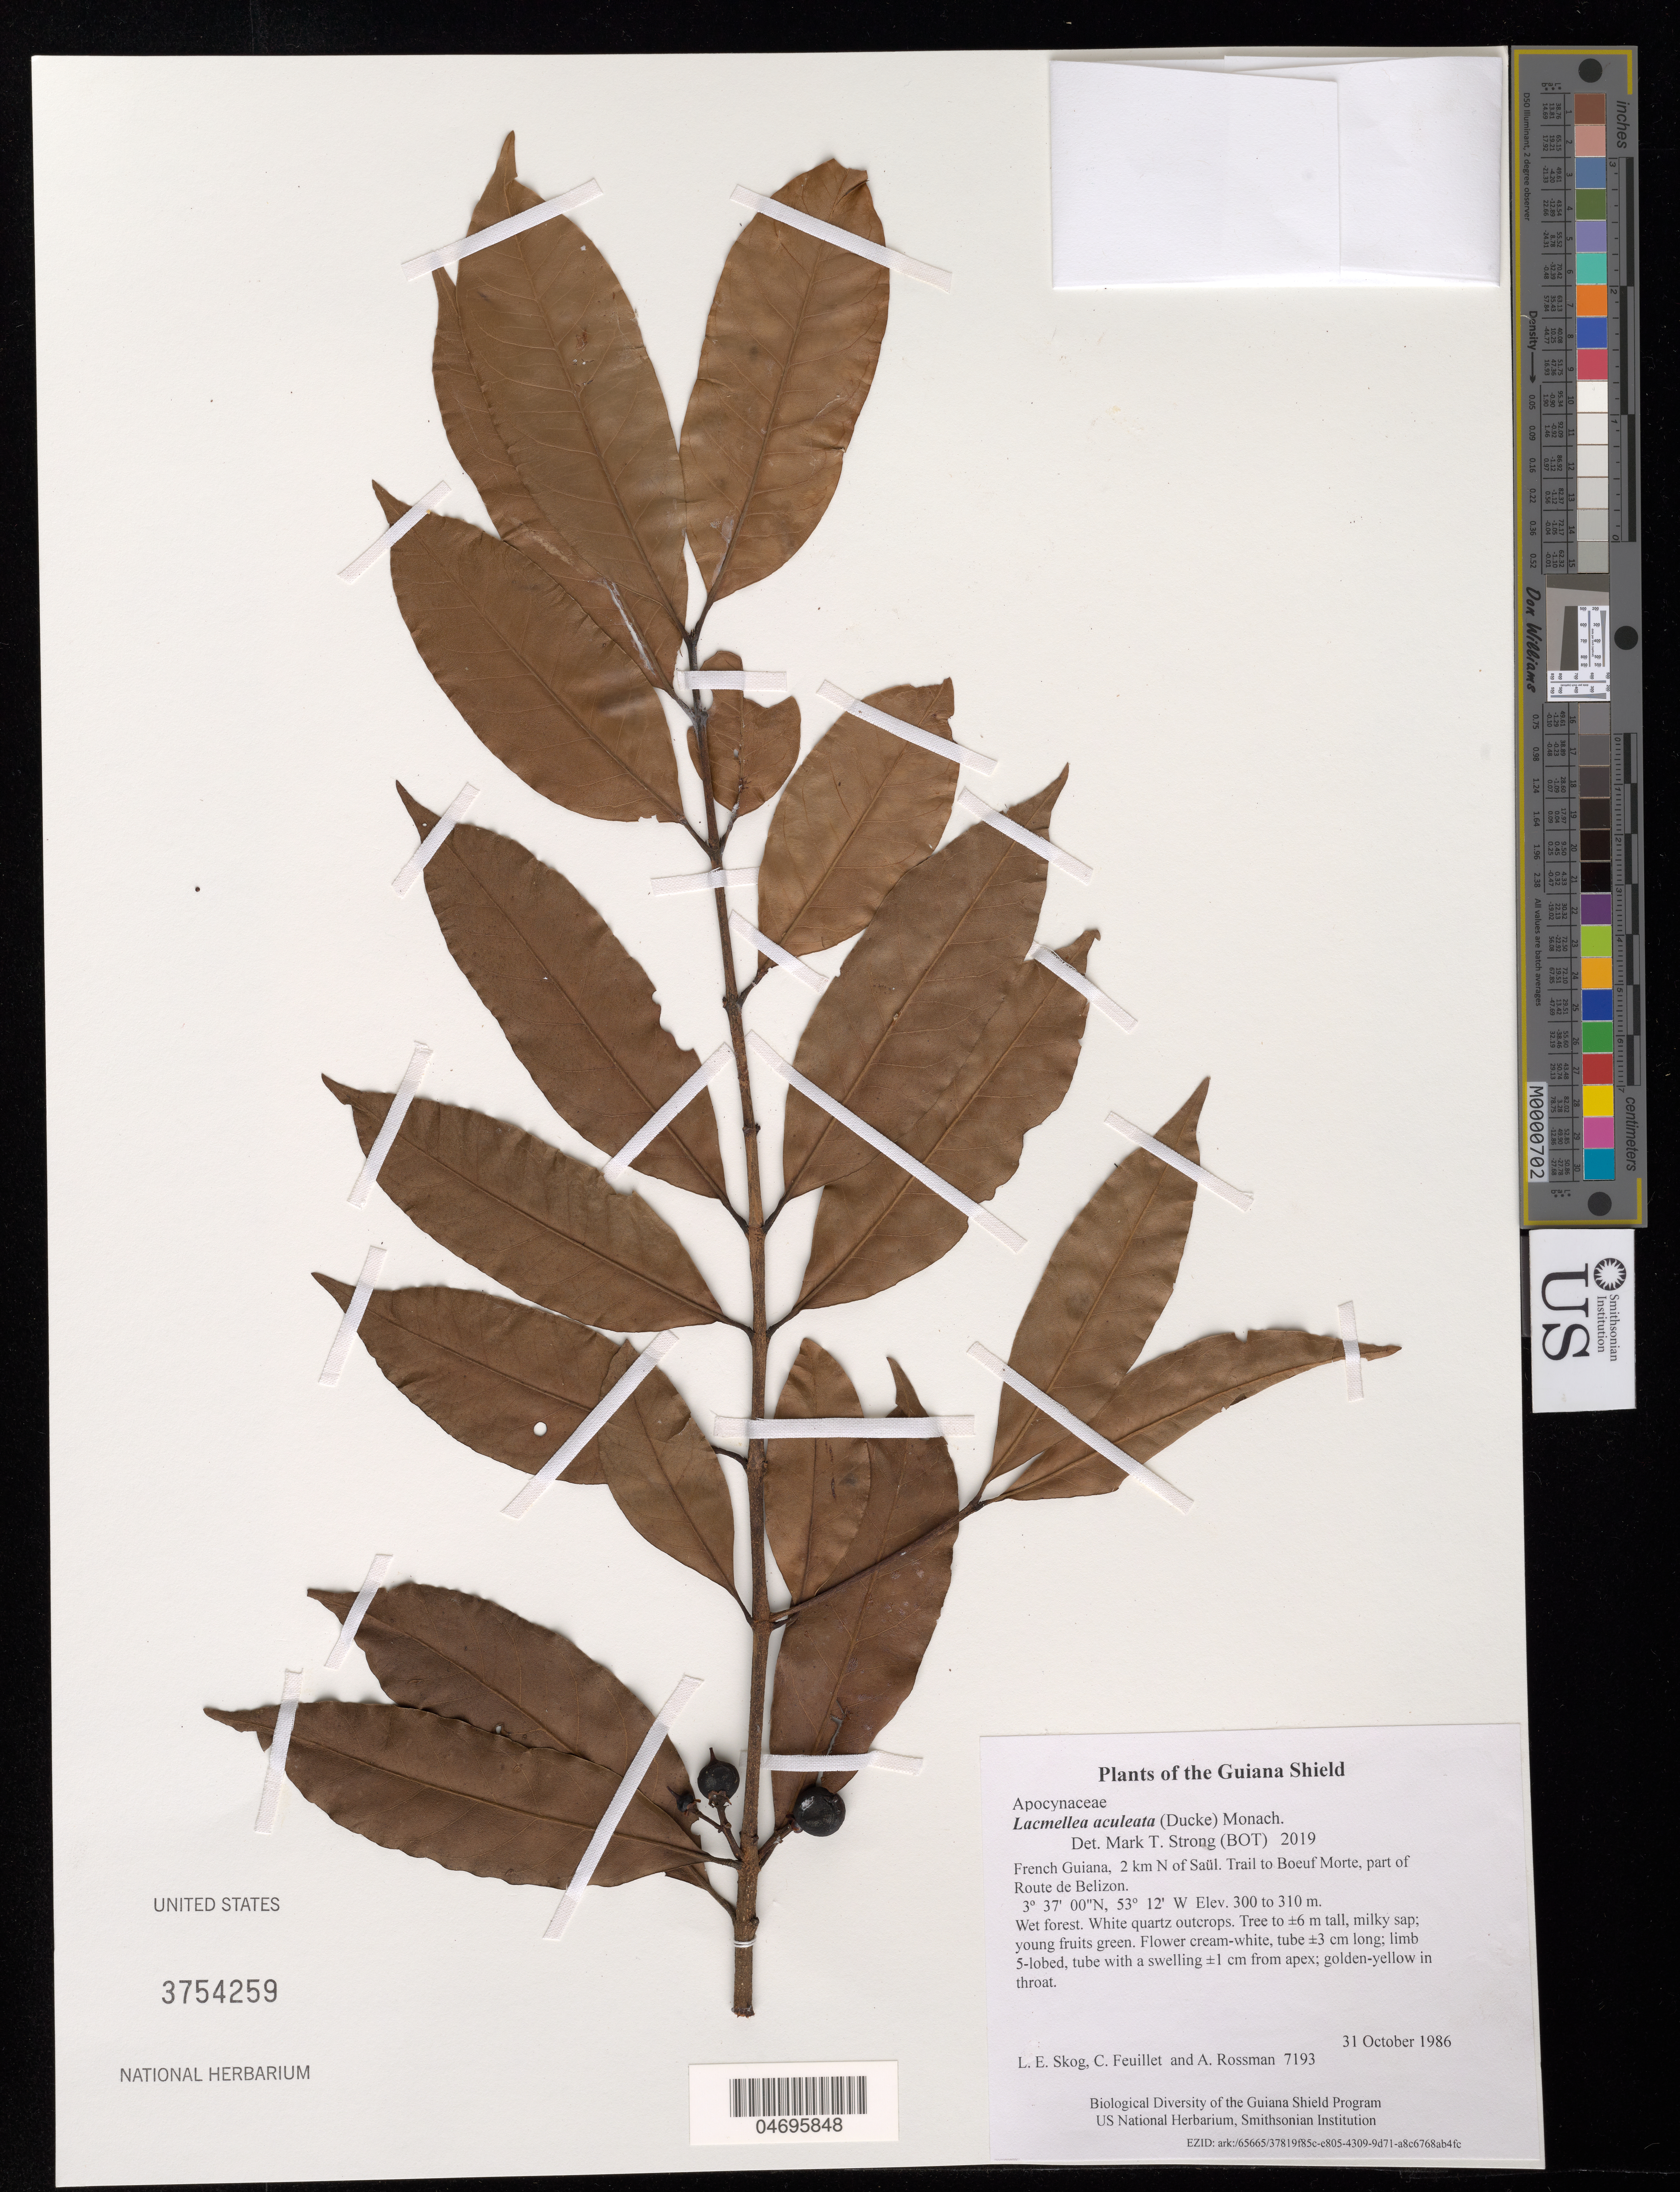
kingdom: Plantae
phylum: Tracheophyta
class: Magnoliopsida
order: Gentianales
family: Apocynaceae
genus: Lacmellea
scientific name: Lacmellea aculeata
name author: (Ducke) Monach.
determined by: Strong, Mark T., (BOT), Smithsonian Institution - National Museum of Natural History (UNITED STATES)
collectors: L. E. Skog, C. Feuillet & A. Rossman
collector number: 7193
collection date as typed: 31 October 1986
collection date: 1986-10-31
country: French Guiana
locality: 2 km N of Saül. Trail to Boeuf Morte, part of Route de Belizon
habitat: Wet forest. White quartz outcrops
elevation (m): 300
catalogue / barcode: US 3754259